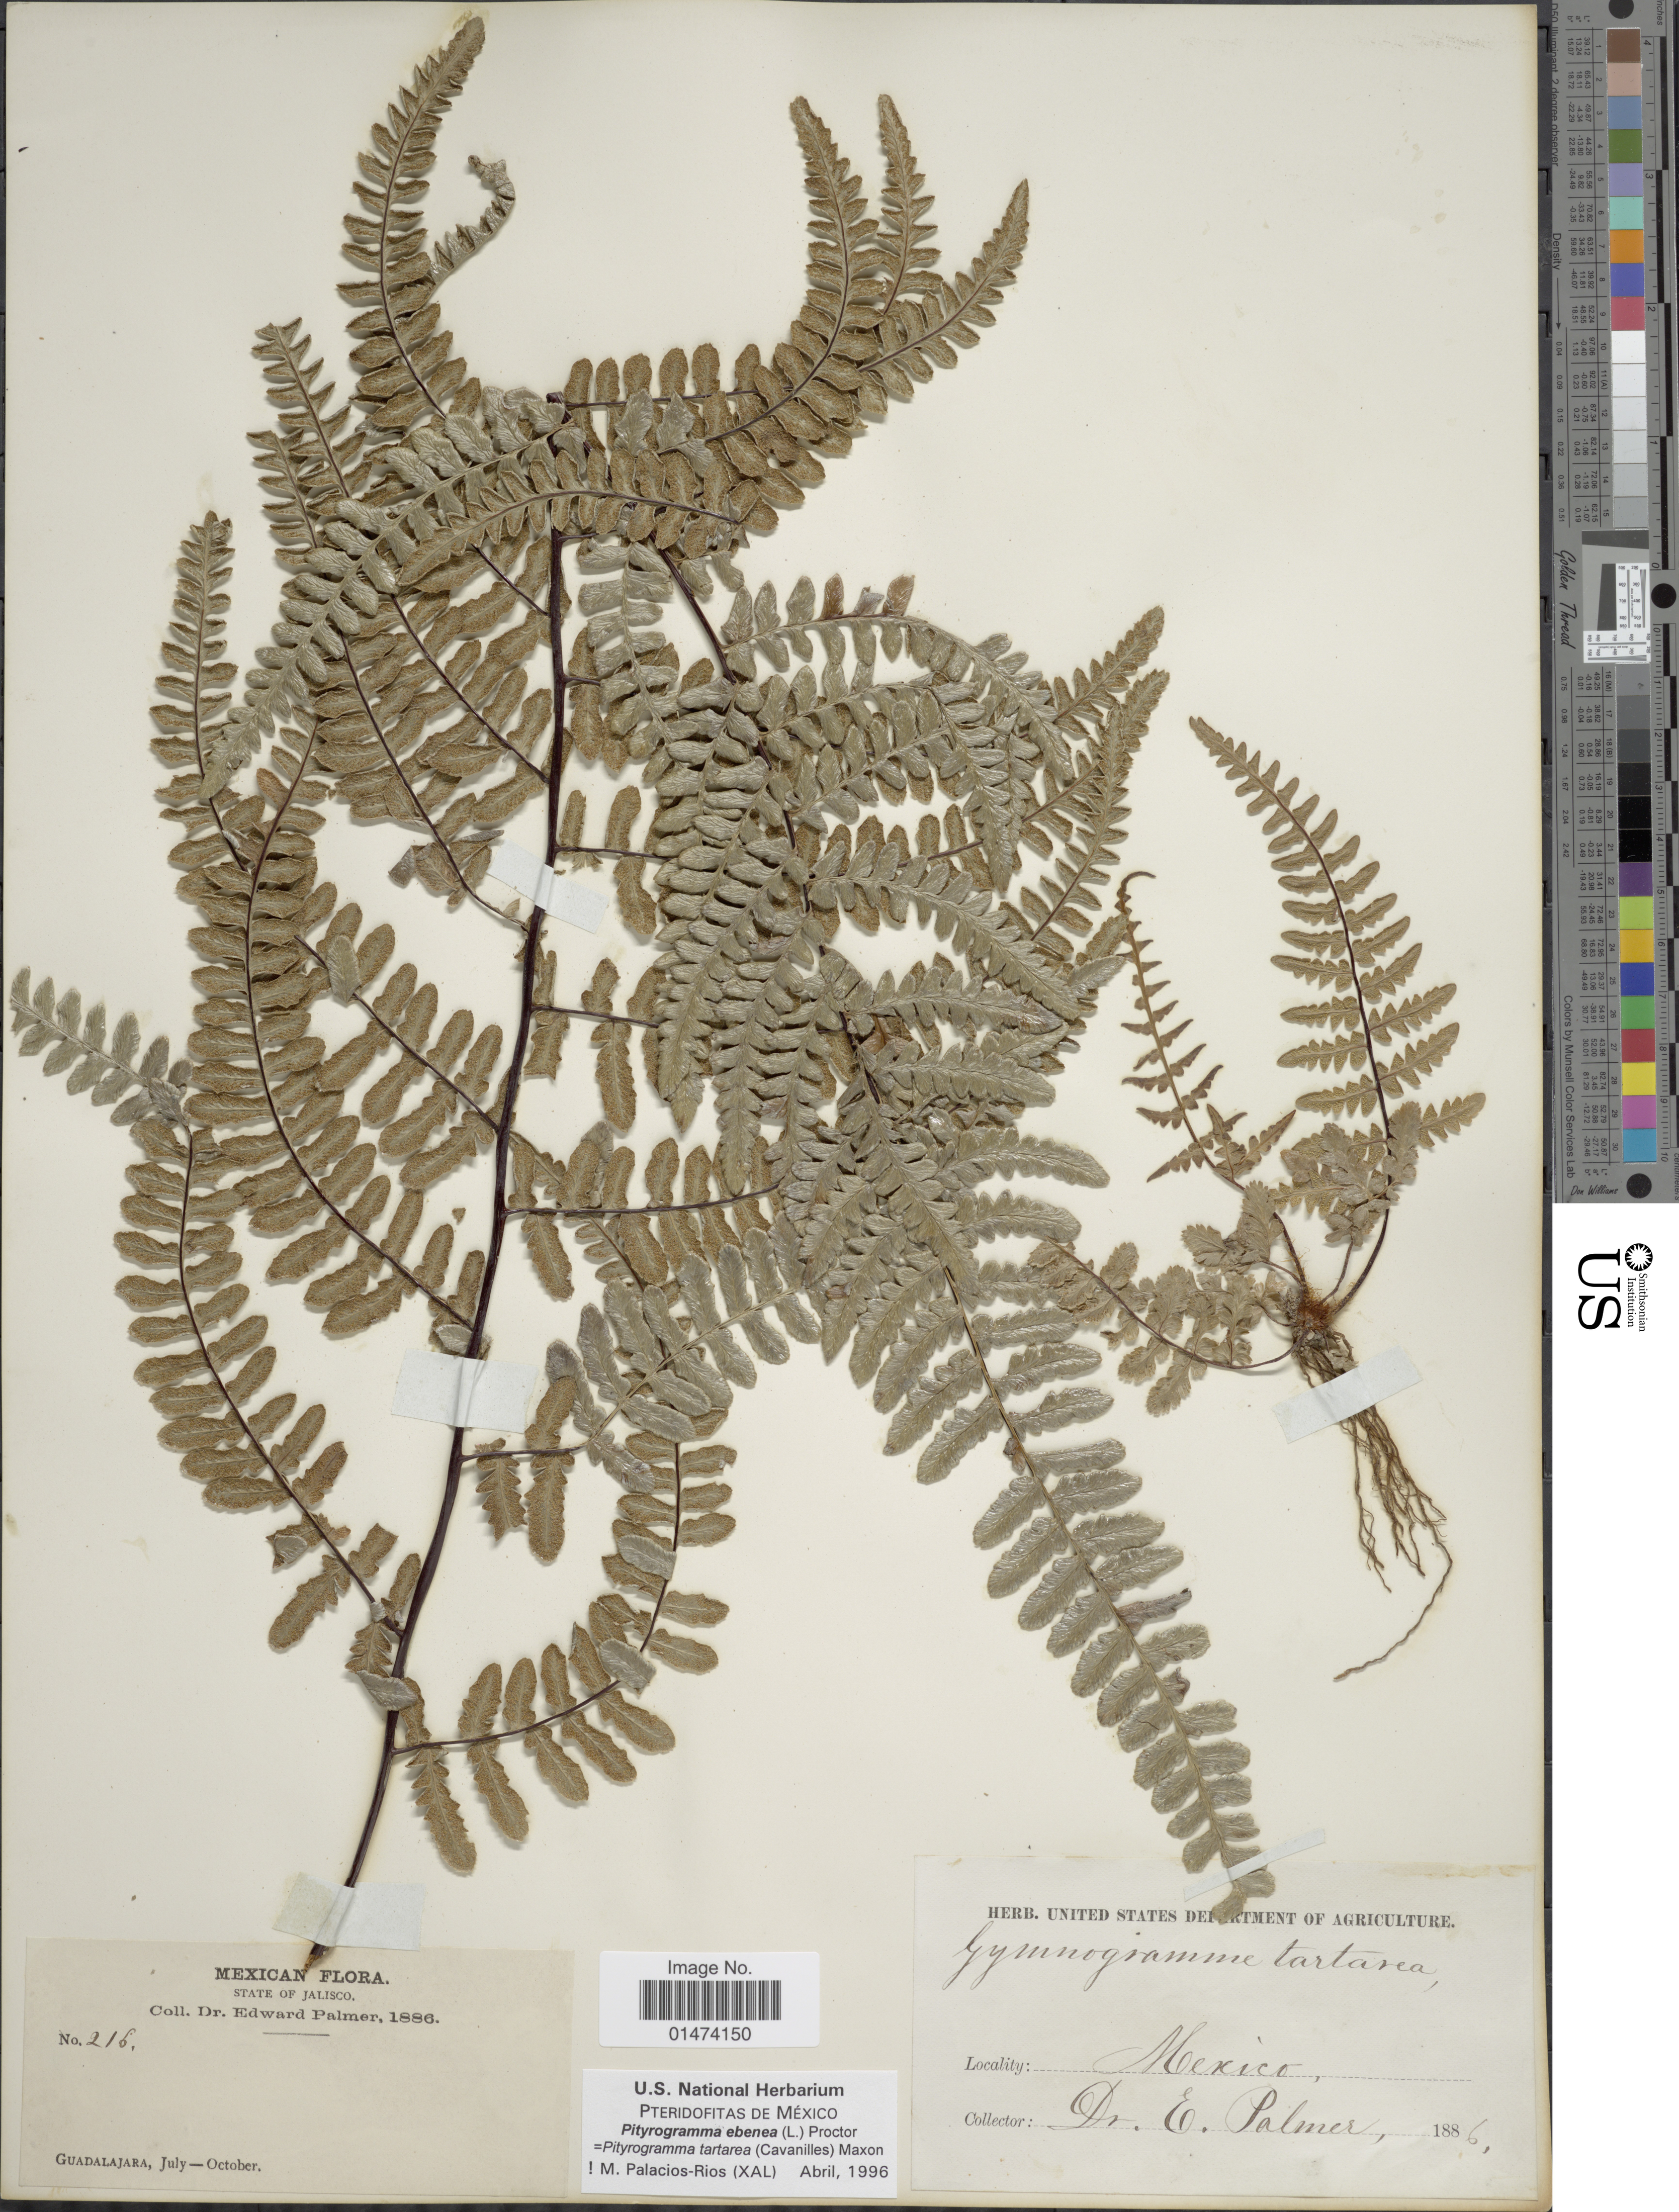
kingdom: Plantae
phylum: Tracheophyta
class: Polypodiopsida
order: Polypodiales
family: Pteridaceae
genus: Pityrogramma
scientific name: Pityrogramma tartarea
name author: (Cav.) Maxon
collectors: E. Palmer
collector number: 216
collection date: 1886-07/1886-10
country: Mexico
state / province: Jalisco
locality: Guadalajara